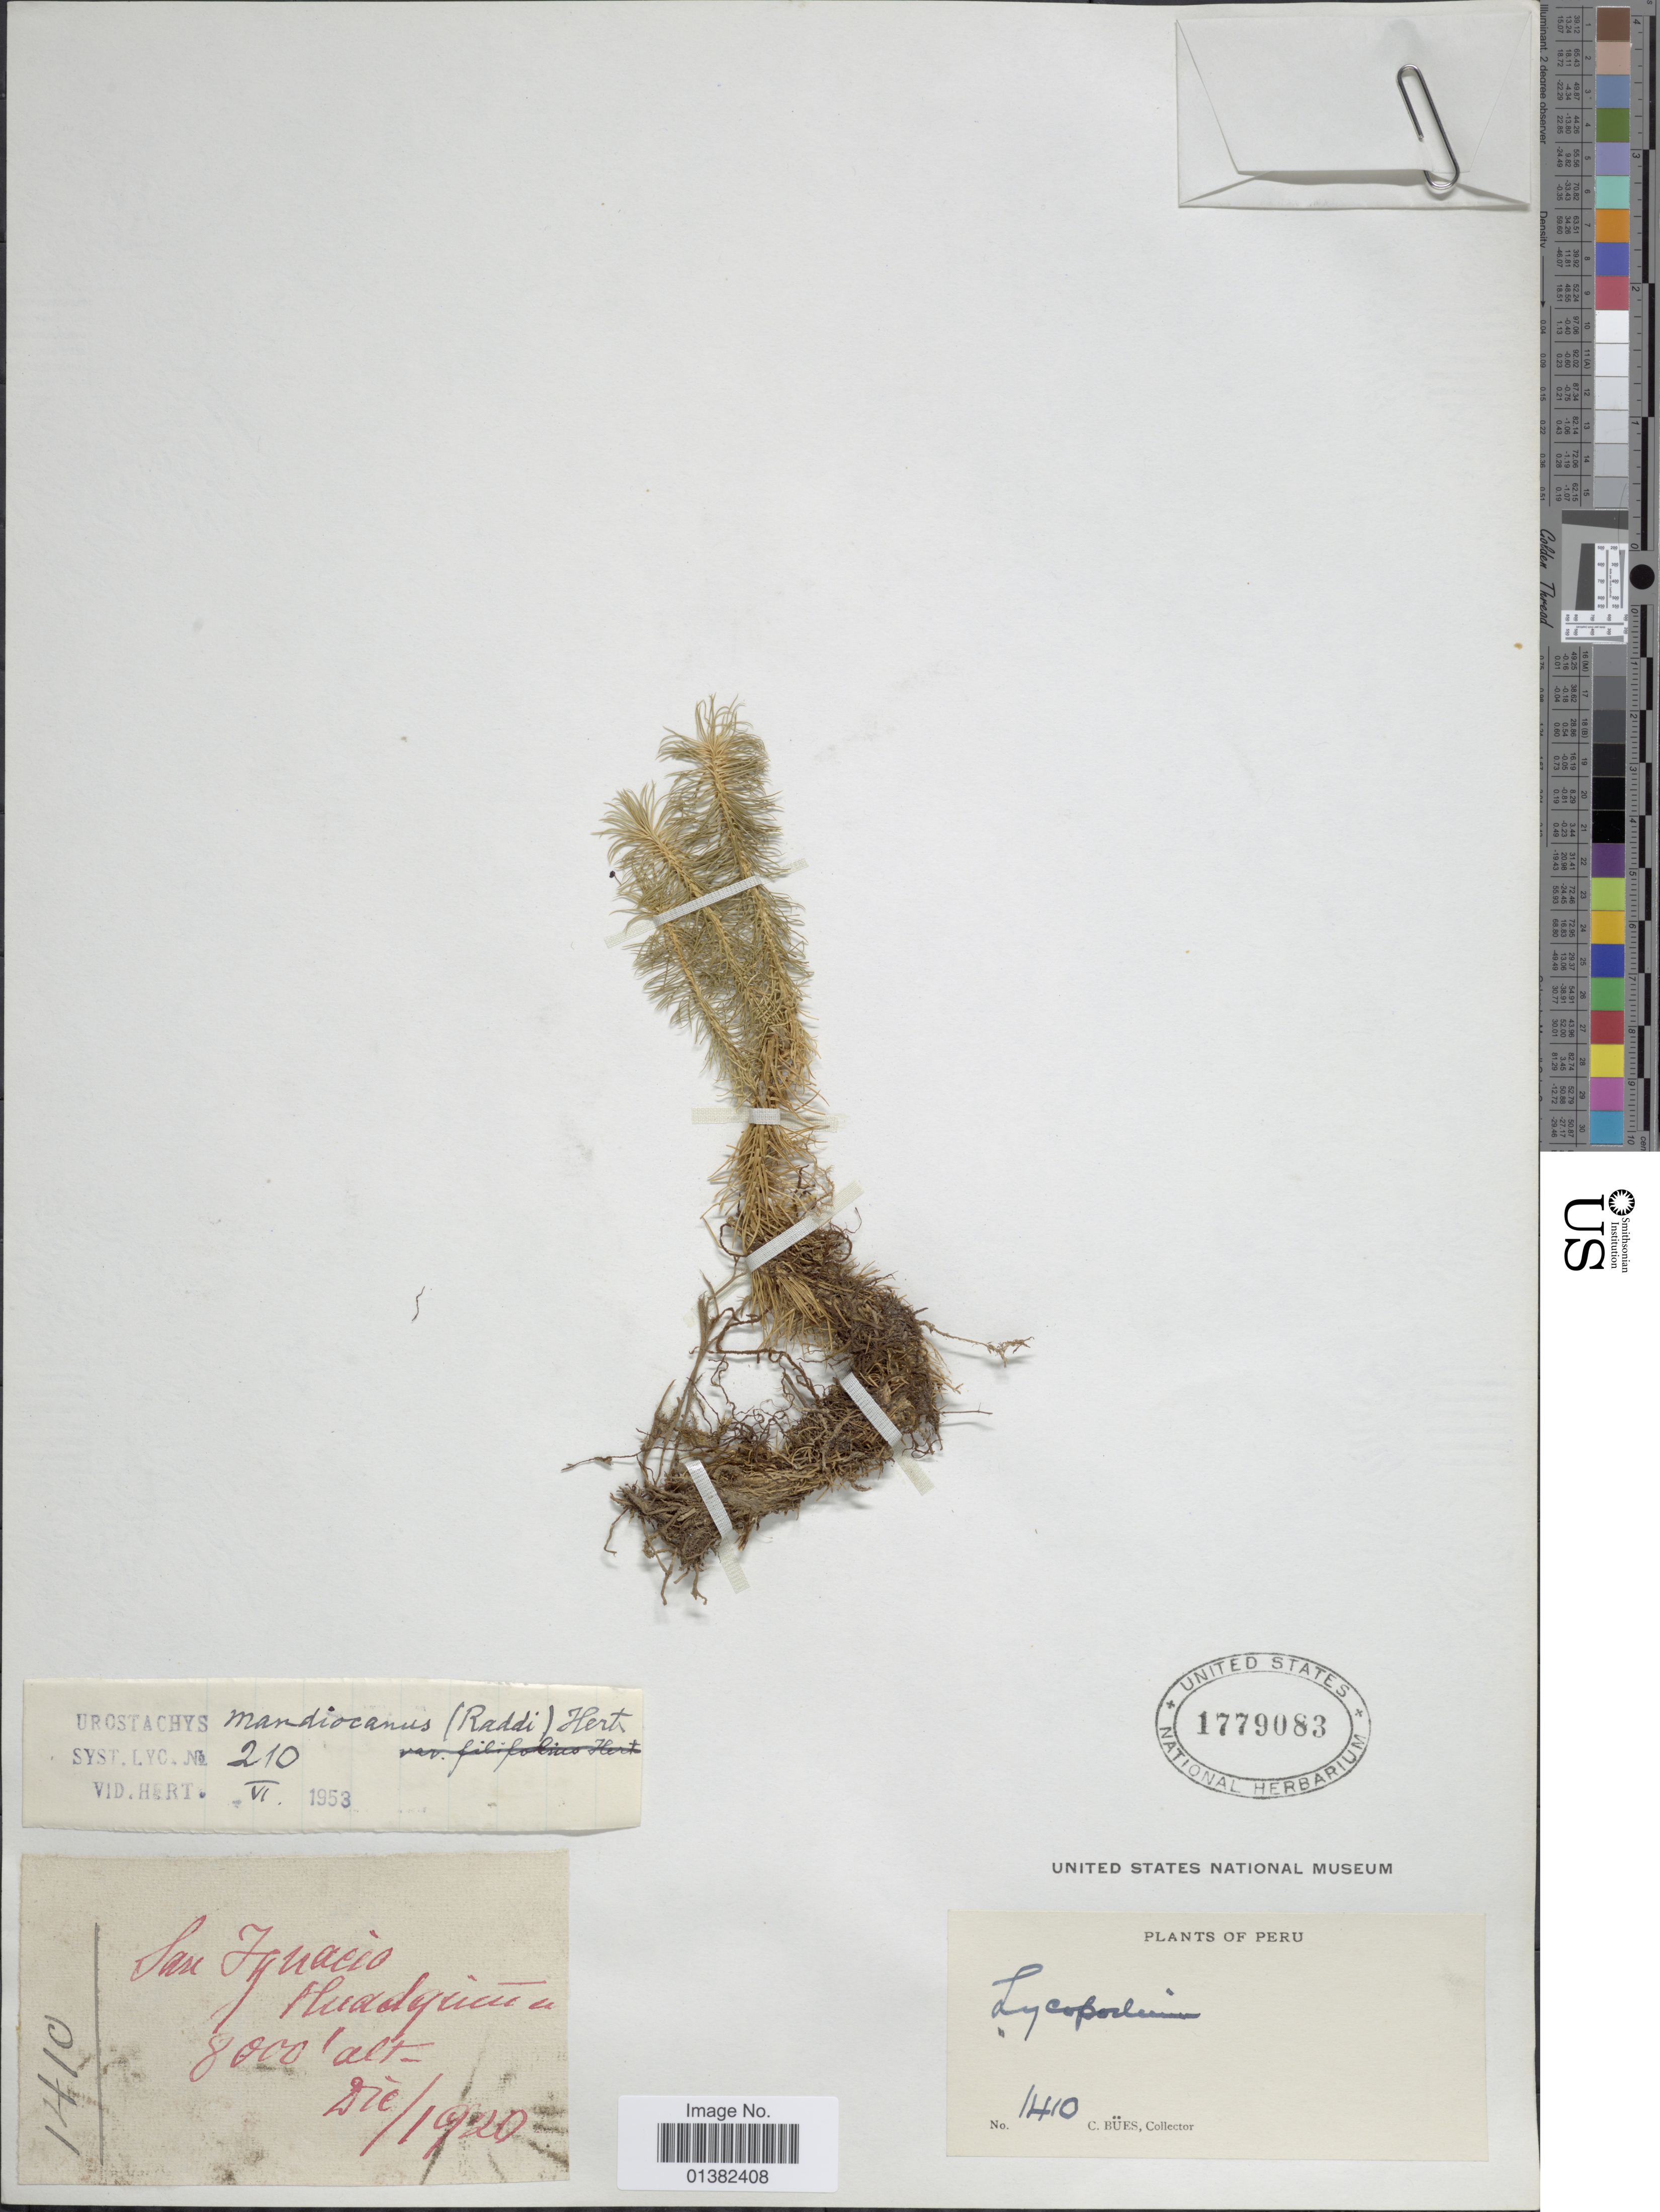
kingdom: Plantae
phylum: Tracheophyta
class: Lycopodiopsida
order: Lycopodiales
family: Lycopodiaceae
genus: Phlegmariurus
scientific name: Phlegmariurus hippurideus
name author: (Christ) B. Øllg.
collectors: C. Bues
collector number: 1410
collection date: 1920-12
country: Peru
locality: San Ignacio, Huadquina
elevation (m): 2438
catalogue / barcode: US 1779083